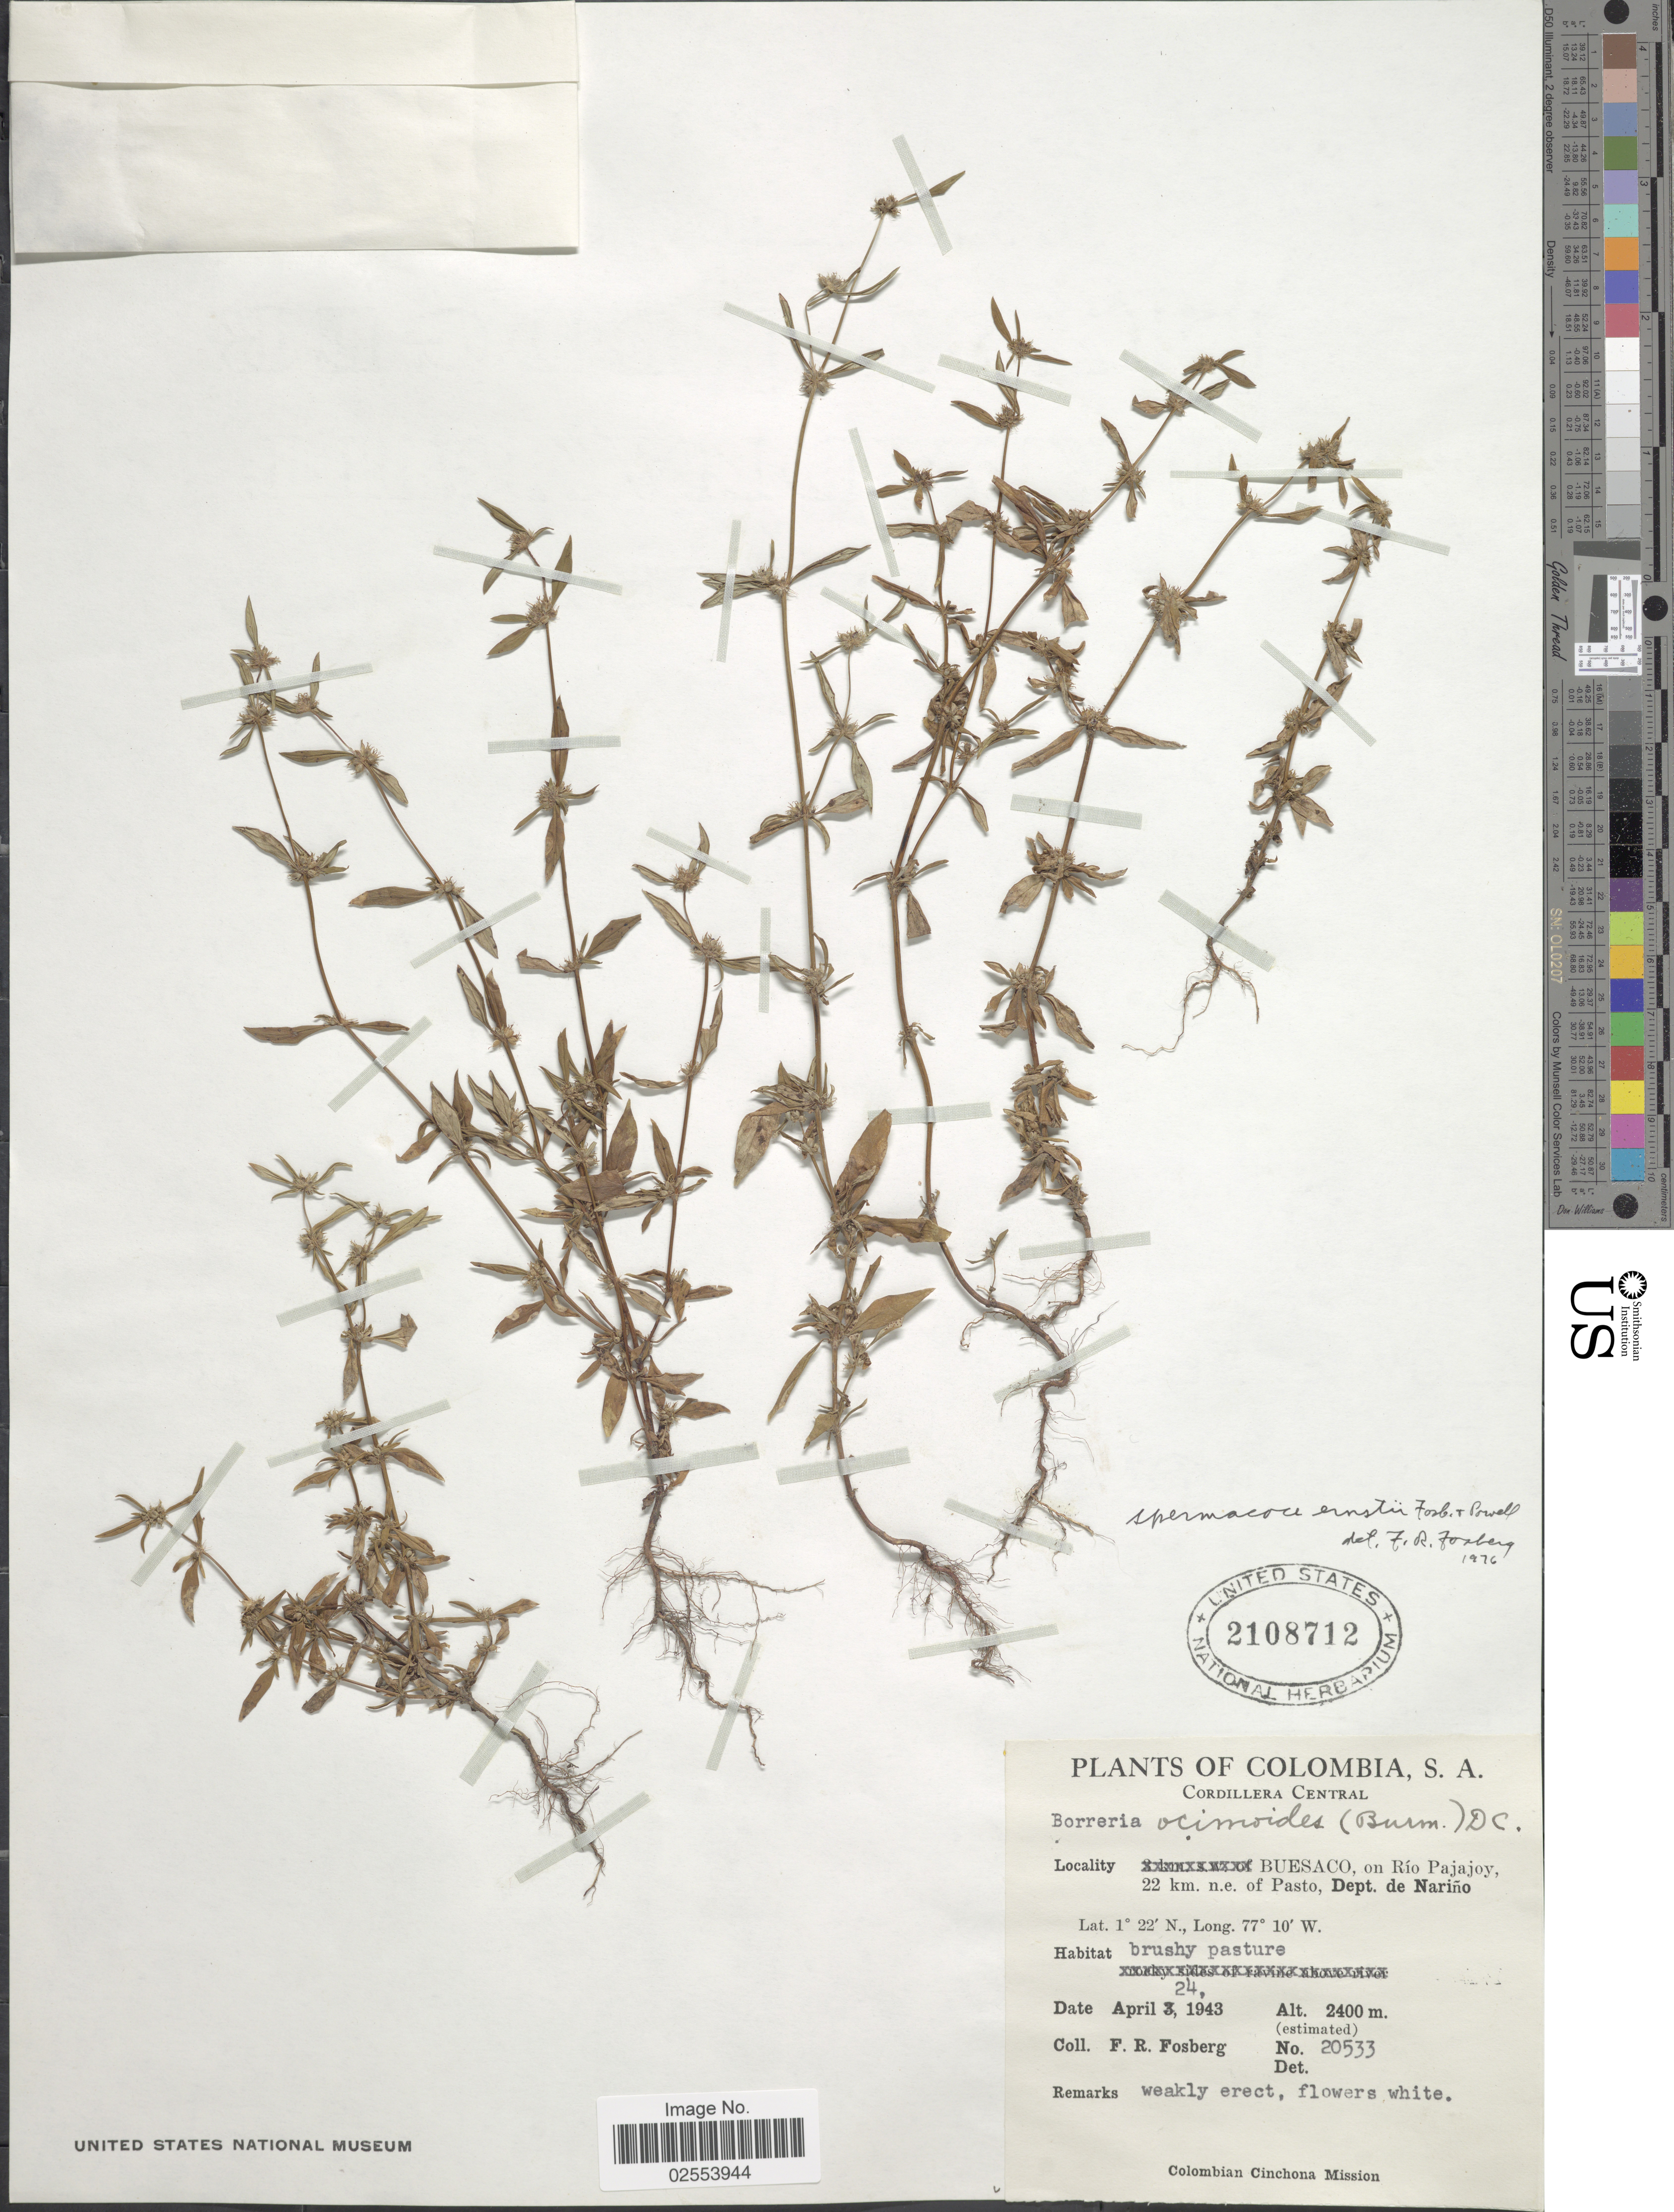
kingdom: Plantae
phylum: Tracheophyta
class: Magnoliopsida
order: Gentianales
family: Rubiaceae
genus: Spermacoce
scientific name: Spermacoce ernstii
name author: Fosberg & D.A. Powell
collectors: F. R. Fosberg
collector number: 20533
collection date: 1943-04-24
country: Colombia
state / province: Nariño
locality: Cordillera Oriental, Buesaco, on Rio Pajajoy, 22 km. n.e. of Pasto.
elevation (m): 2400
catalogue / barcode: US 2108712